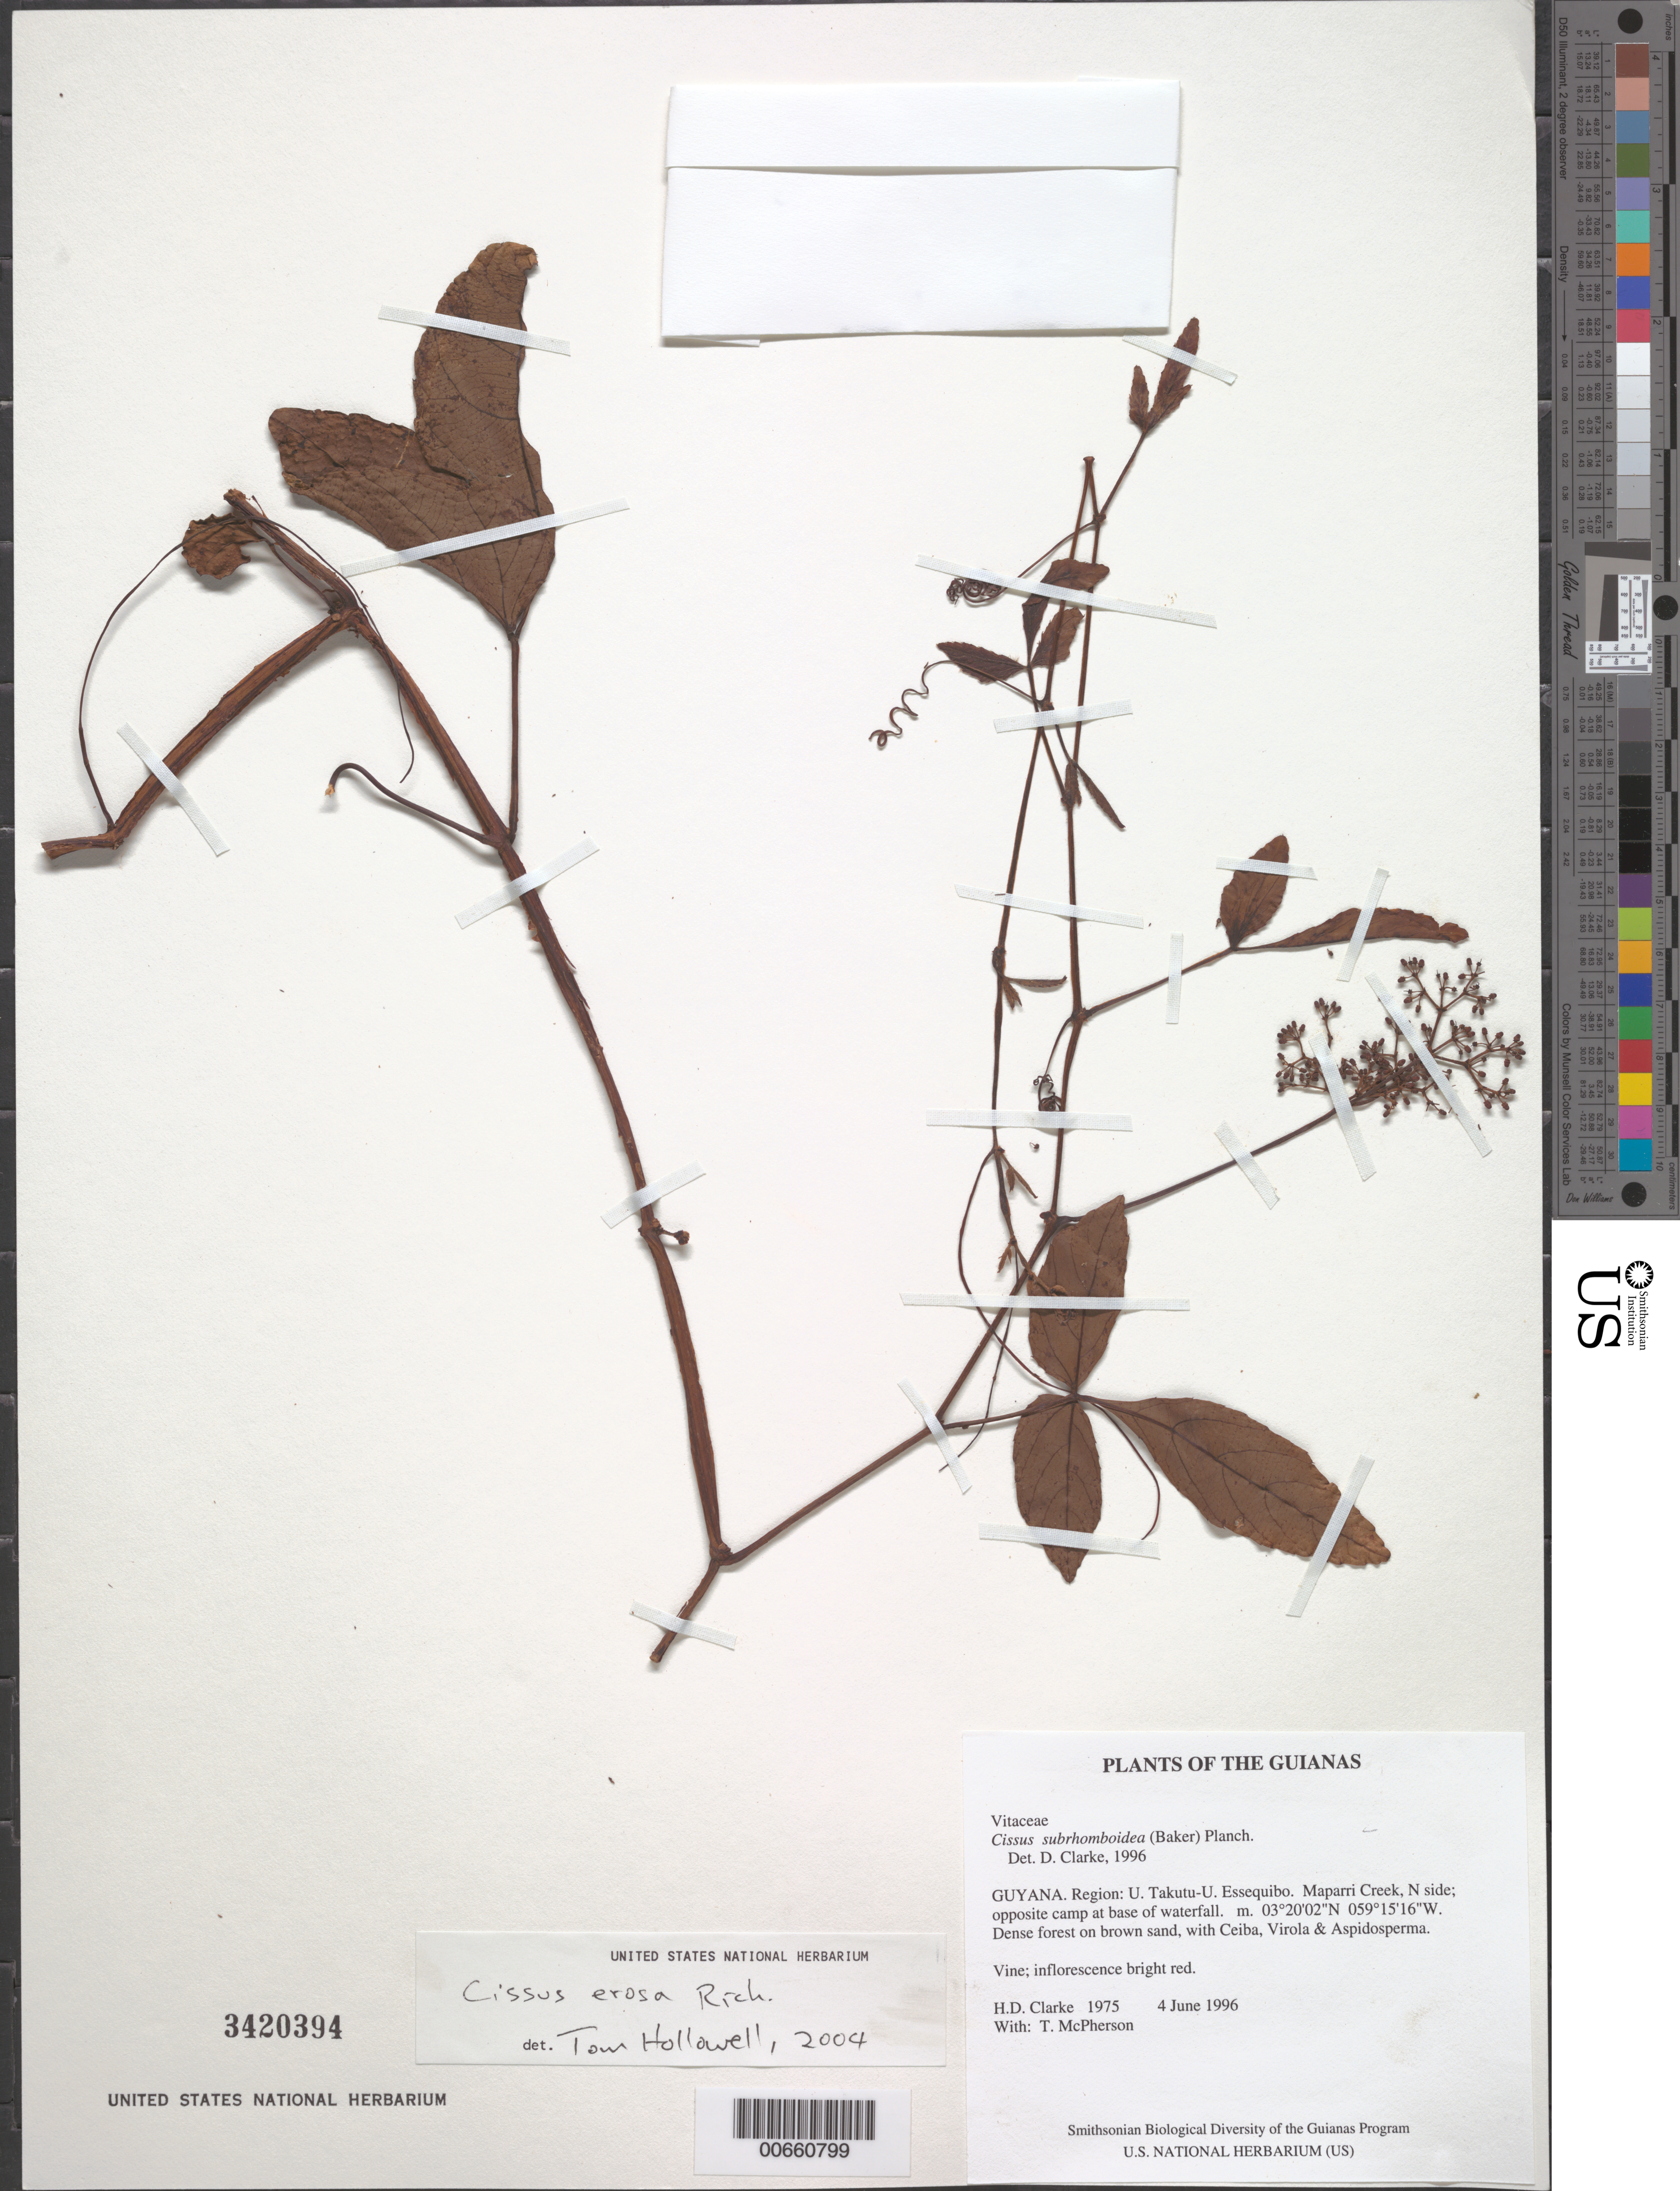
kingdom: Plantae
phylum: Tracheophyta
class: Magnoliopsida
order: Vitales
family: Vitaceae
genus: Cissus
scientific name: Cissus erosa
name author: Rich.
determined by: Lombardi, Julio A.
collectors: H. D. Clarke & T. McPherson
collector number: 1975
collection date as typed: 5 June 1996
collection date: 1996-06-05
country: Guyana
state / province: U. Takutu-U. Essequibo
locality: Maparri Creek, N side; opposite camp at base of waterfall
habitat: Streamside vegetation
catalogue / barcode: US 3420394